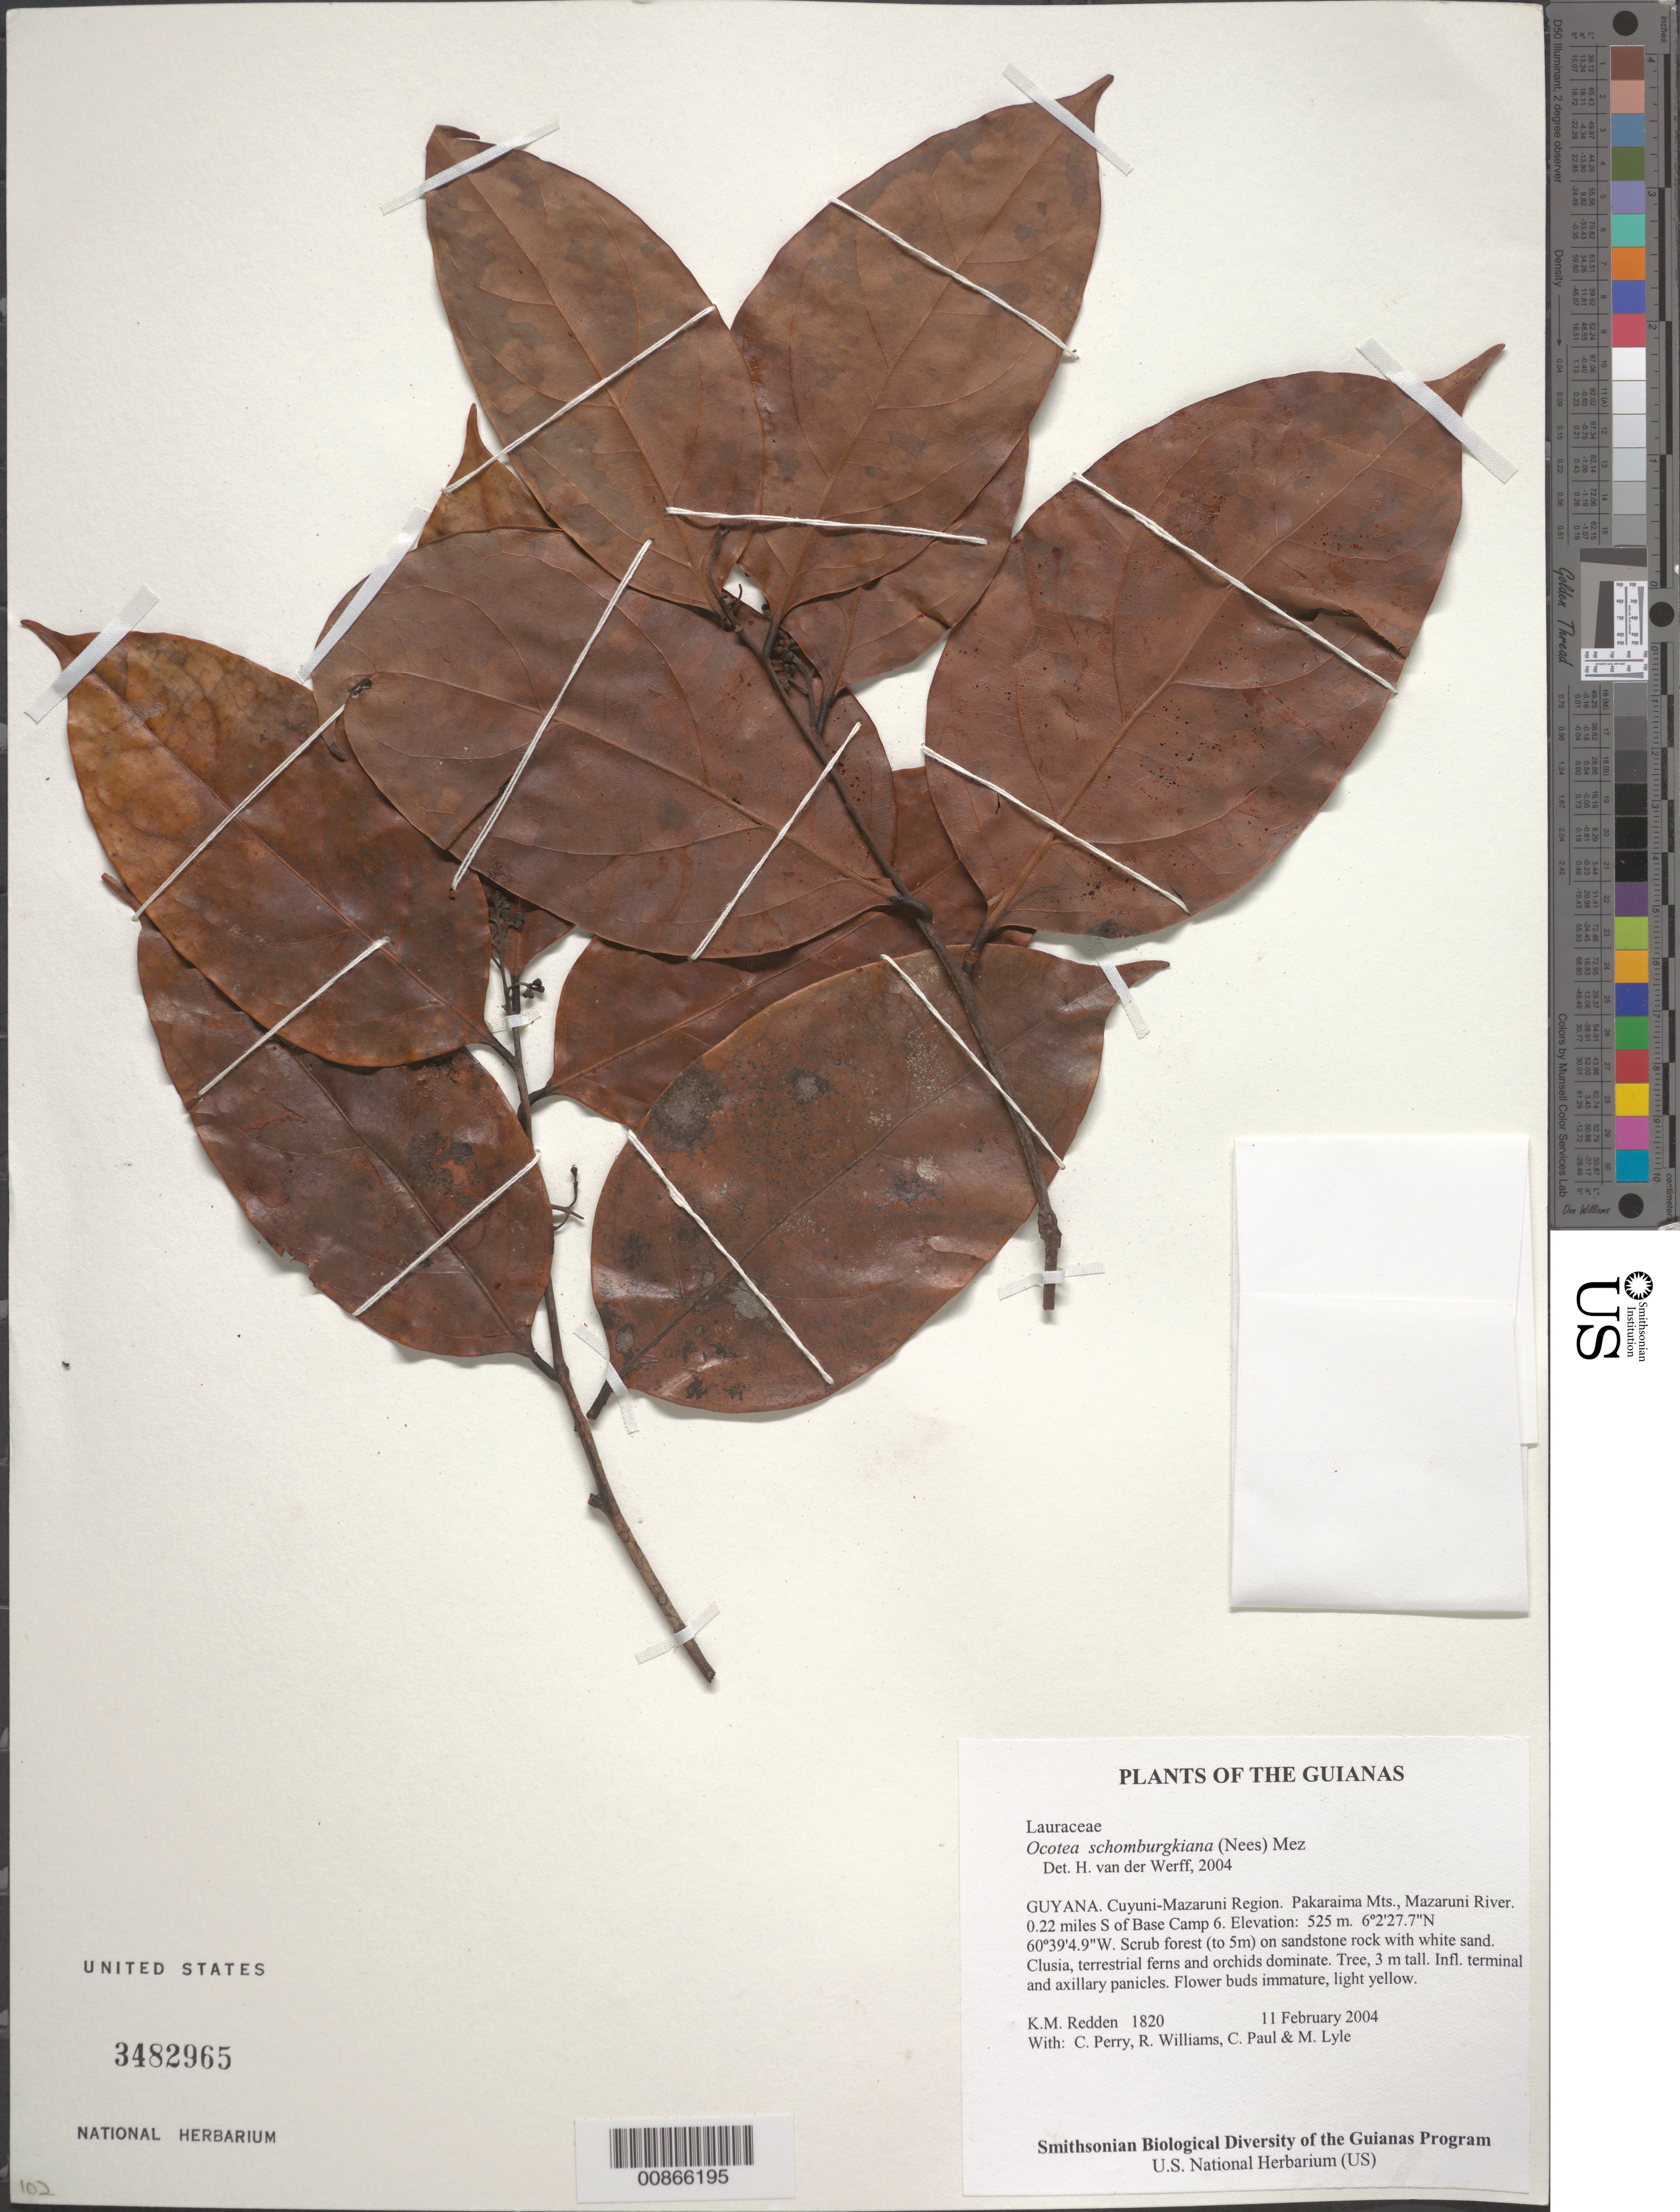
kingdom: Plantae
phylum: Tracheophyta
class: Magnoliopsida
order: Laurales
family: Lauraceae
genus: Ocotea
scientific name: Ocotea schomburgkiana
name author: (Nees) Mez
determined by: van der Werff, H., (MO), Missouri Botanical Garden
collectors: K. M. Redden, C. Perry, R. Williams, C. Paul & M. Lyle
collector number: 1820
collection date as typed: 11 February 2004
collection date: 2004-02-11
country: Guyana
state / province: Cuyuni-Mazaruni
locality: Pakaraima Mts., Mazaruni River. 0.22 miles S of Base Camp 6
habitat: Scrub forest (to 5m) on sandstone rock with white sand. Clusia, terrestrial ferns and orchids dominate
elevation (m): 525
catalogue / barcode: US 3482965